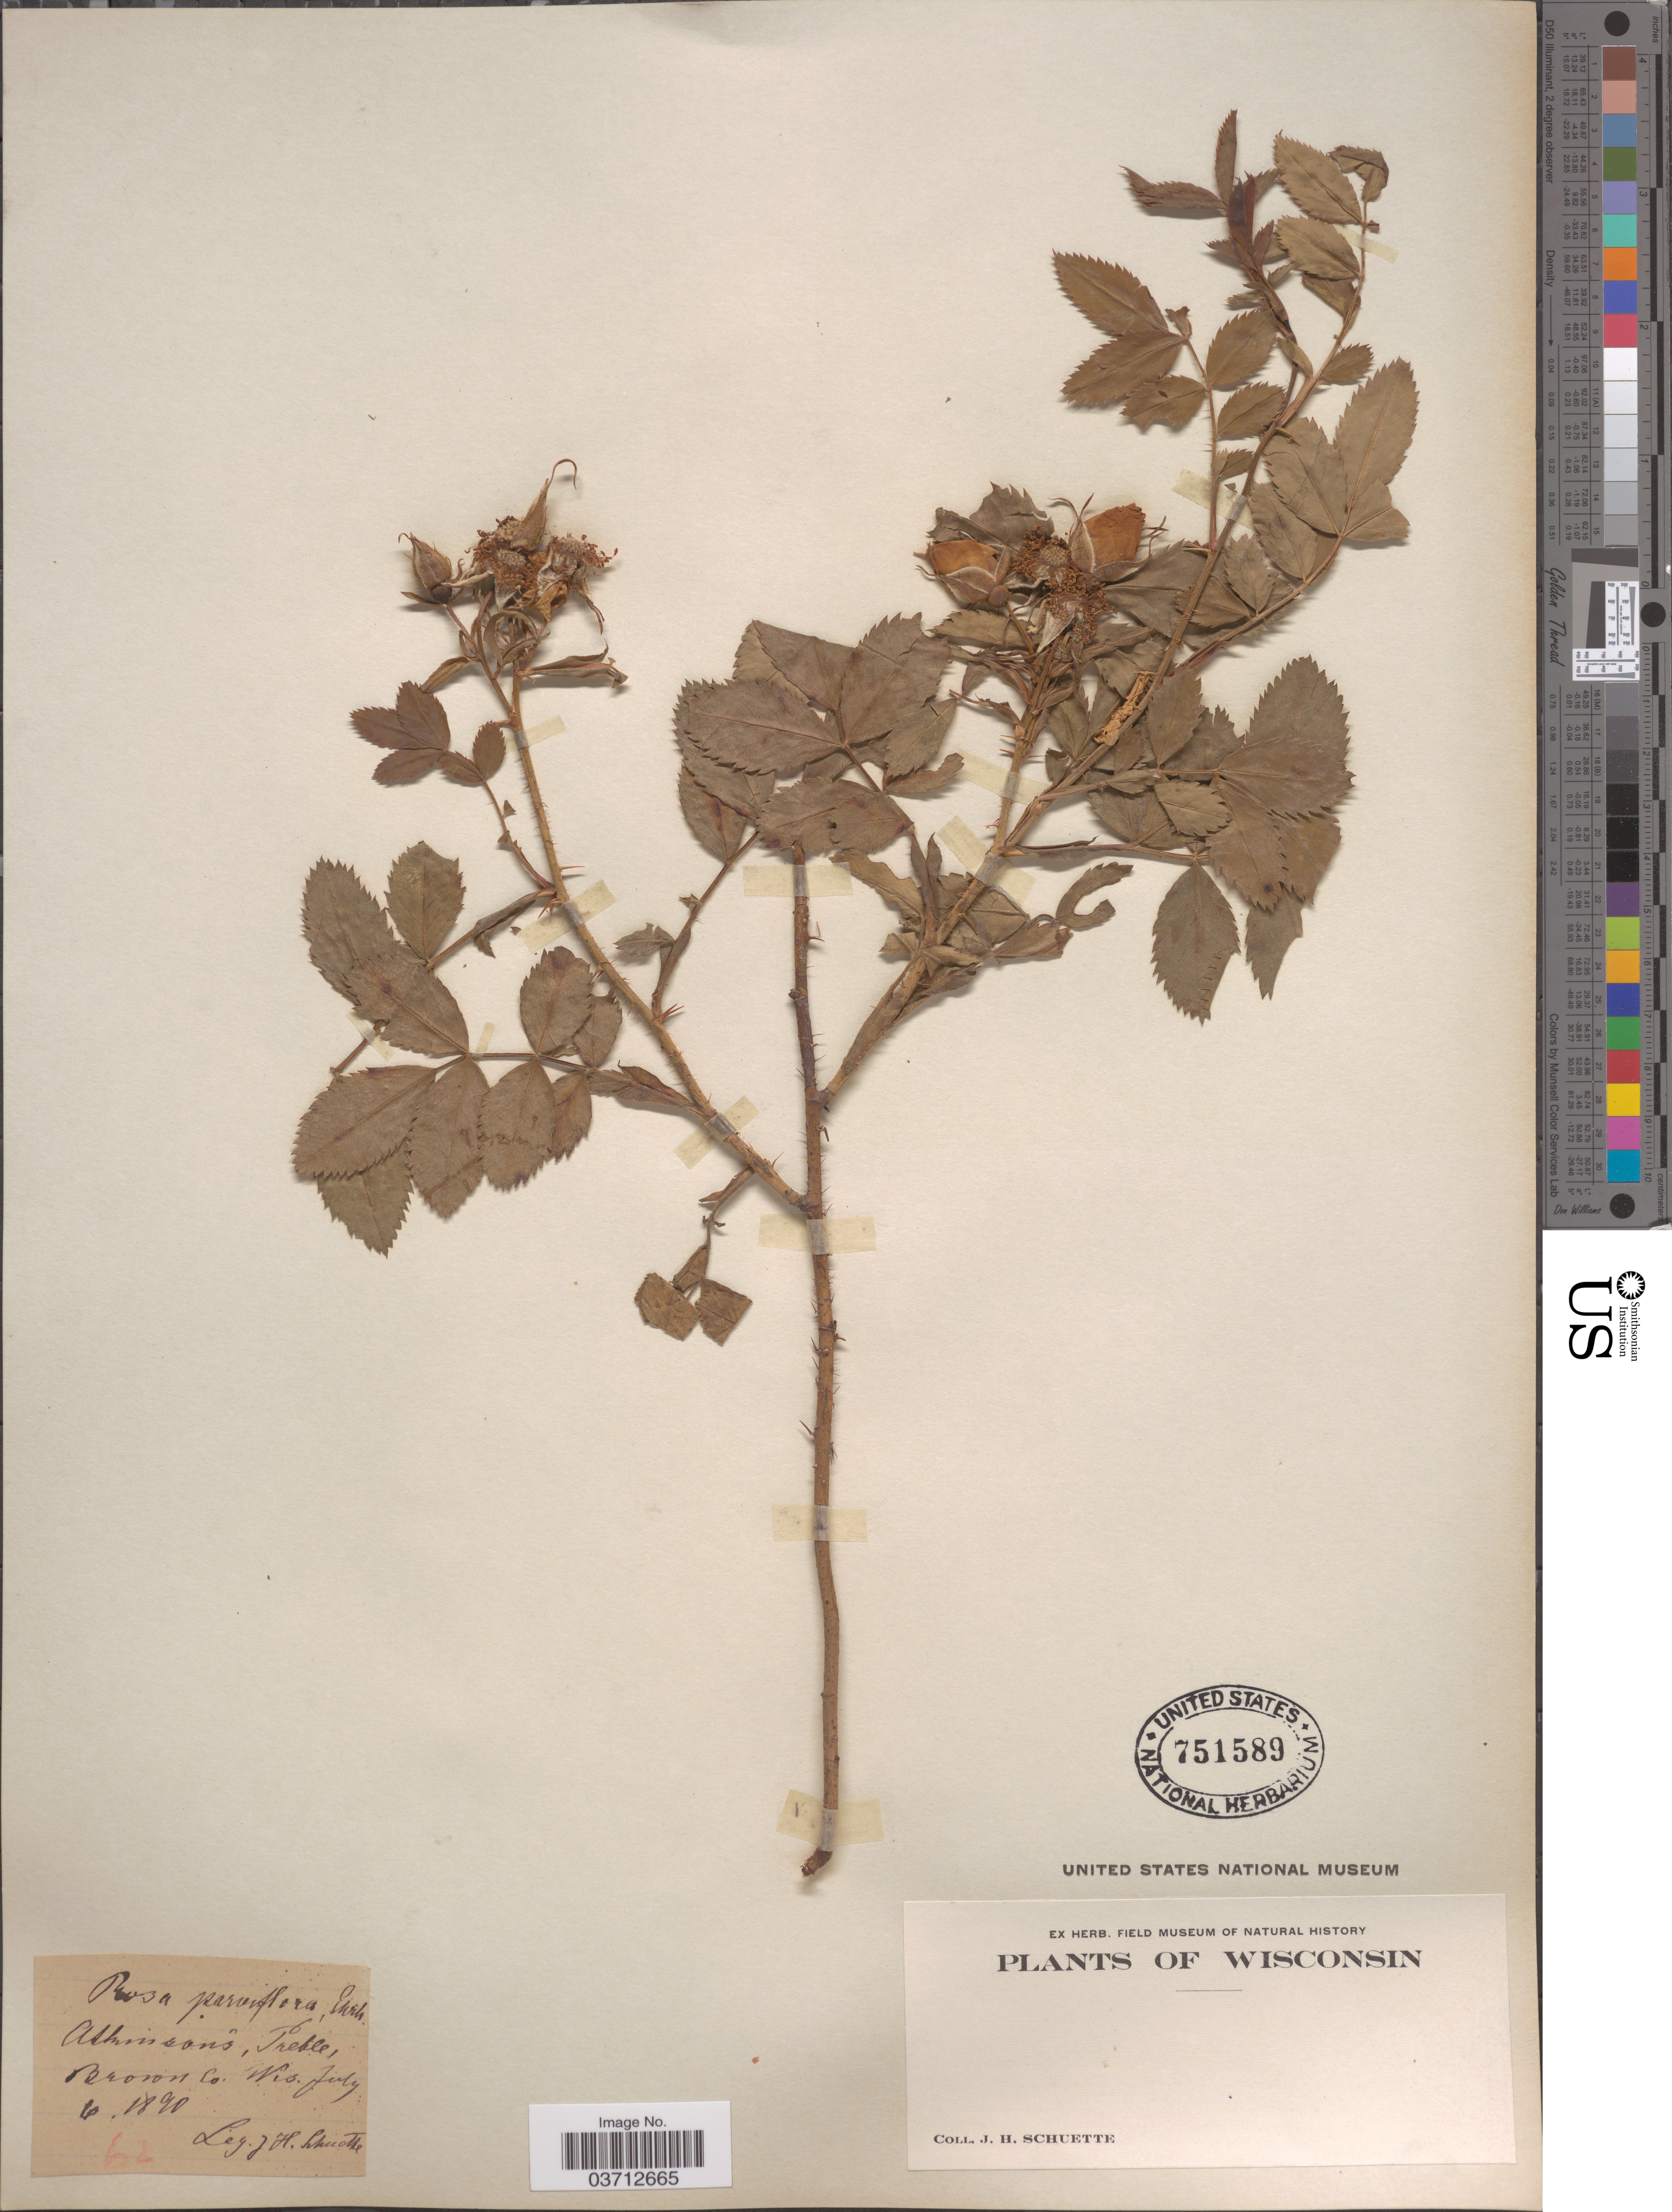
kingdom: Plantae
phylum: Tracheophyta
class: Magnoliopsida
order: Rosales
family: Rosaceae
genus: Rosa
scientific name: Rosa sp.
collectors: J. H. Schuette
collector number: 62?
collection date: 1890-10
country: United States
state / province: Wisconsin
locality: Atkinson's, Treble, Brown Co.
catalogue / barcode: US 751589